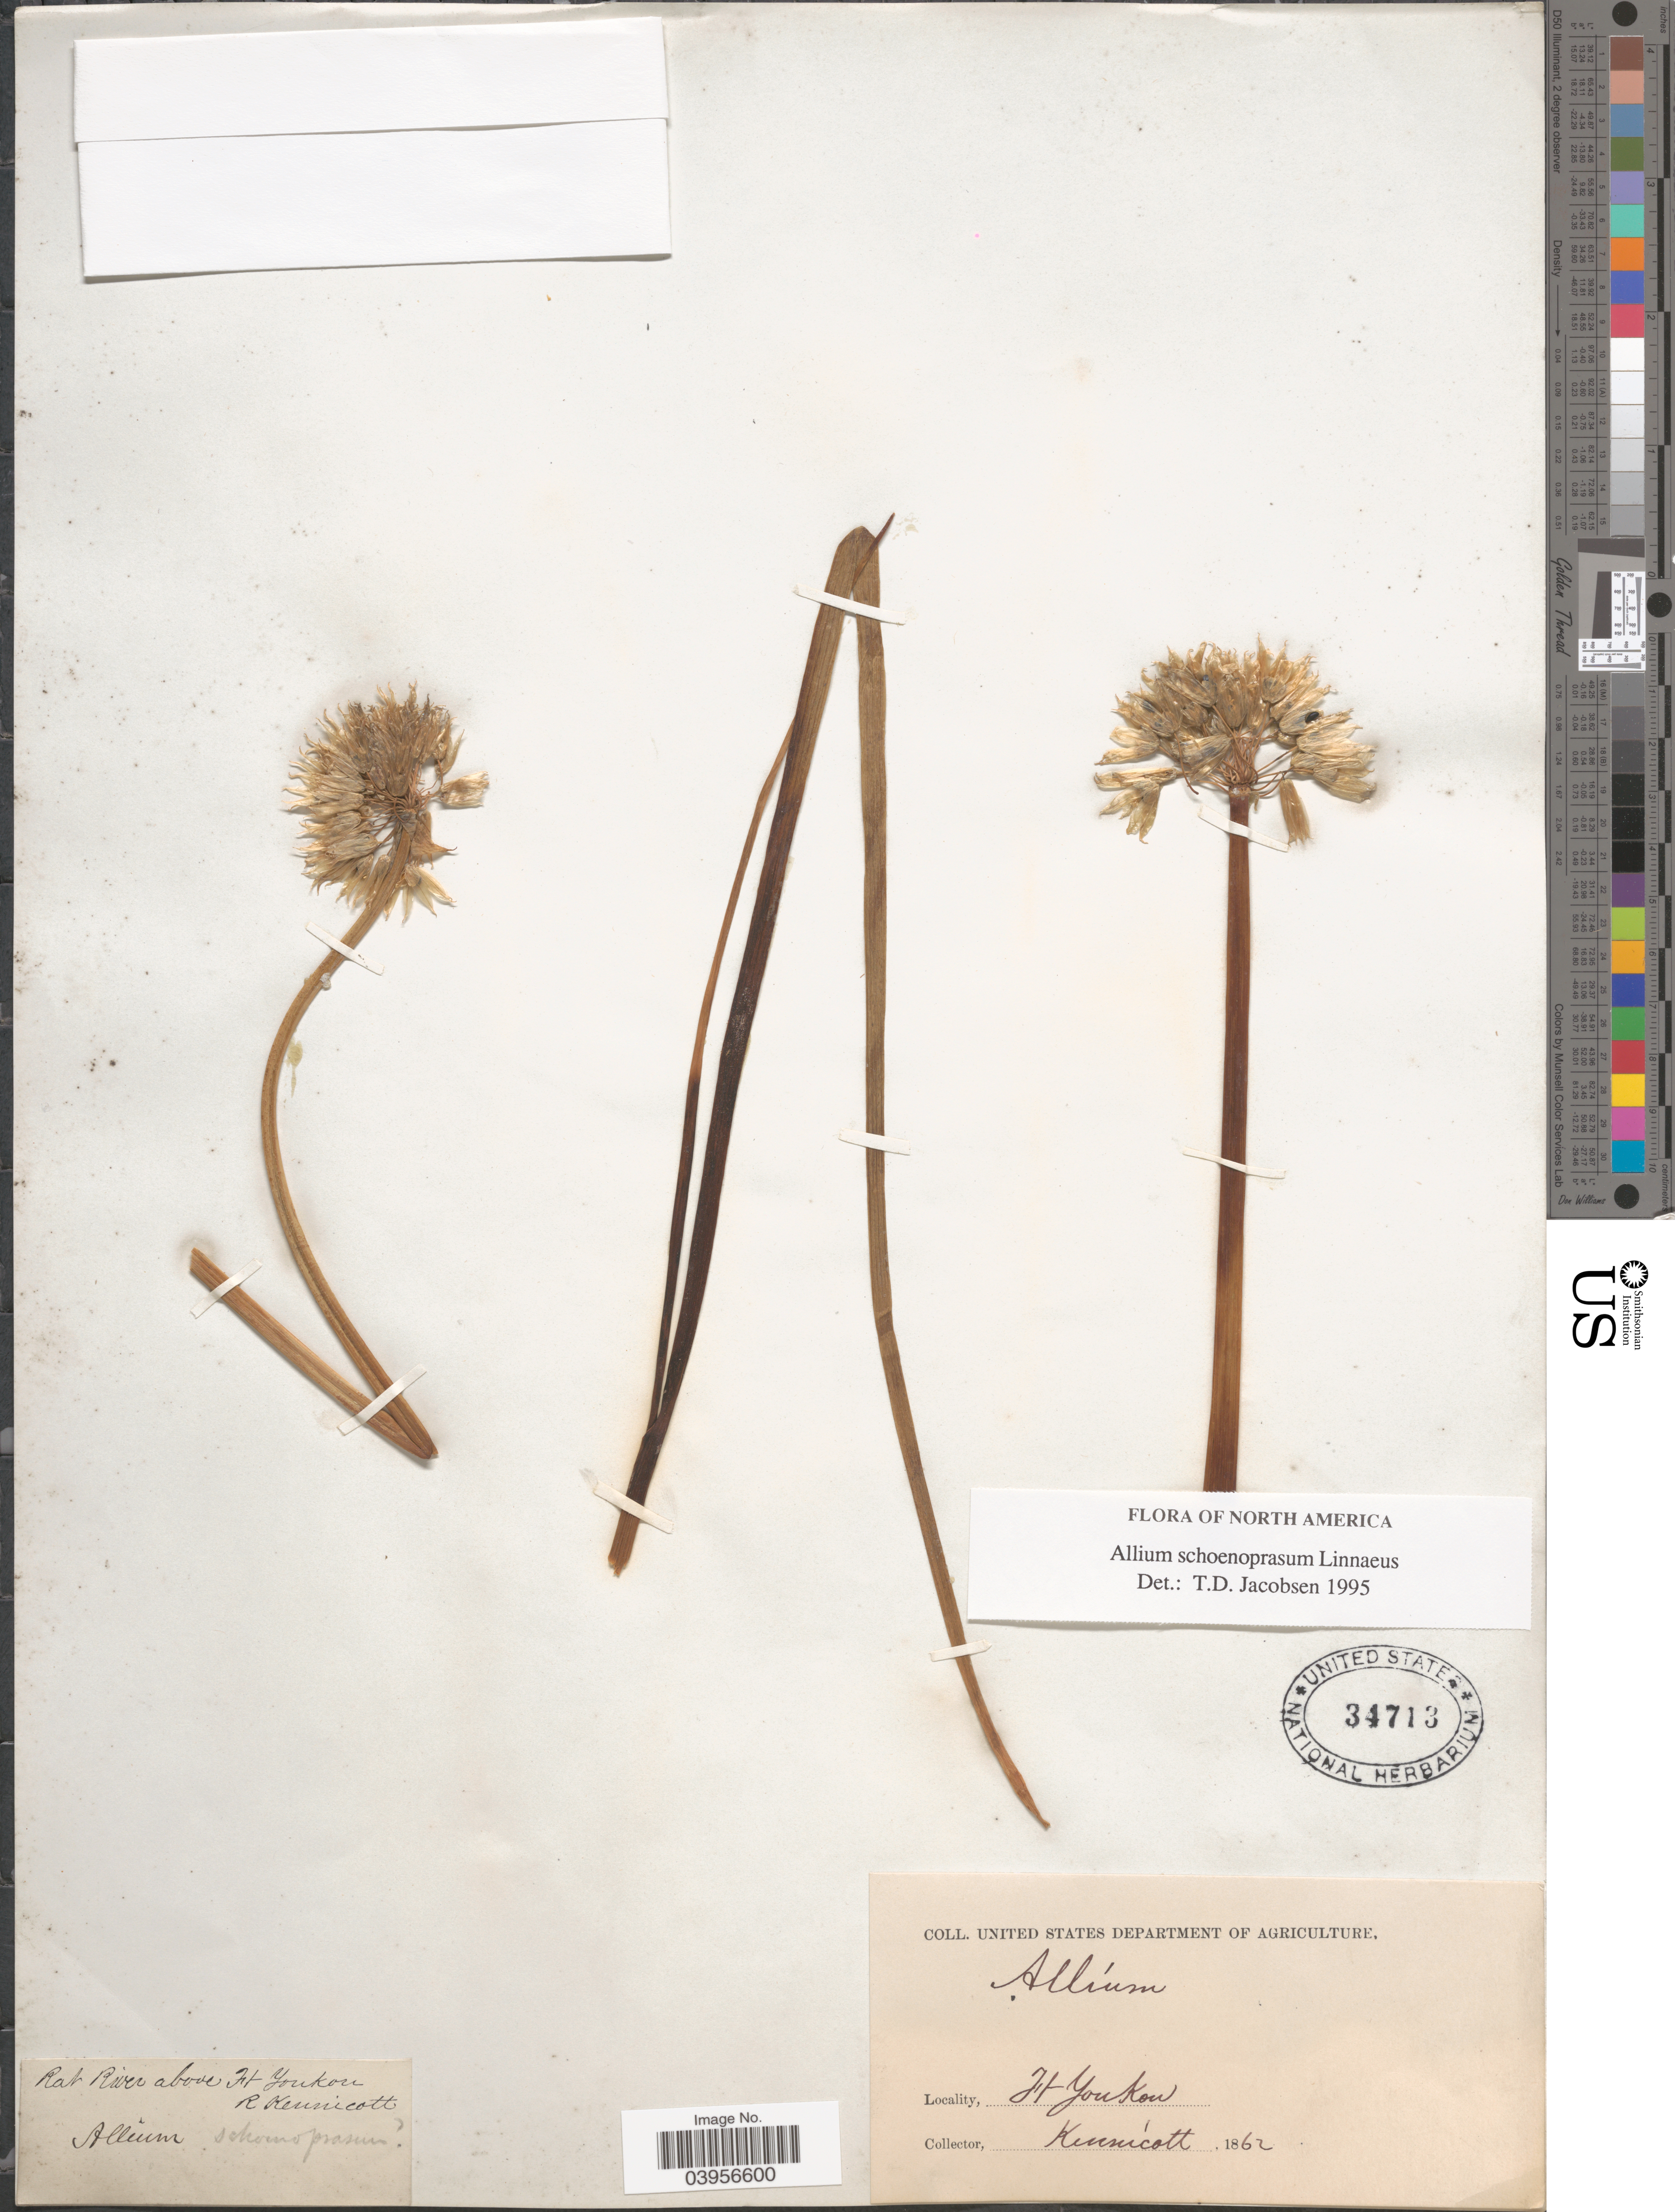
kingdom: Plantae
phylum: Tracheophyta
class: Liliopsida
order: Asparagales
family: Amaryllidaceae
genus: Allium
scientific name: Allium schoenoprasum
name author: L.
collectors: R. Kennicott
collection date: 1862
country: Canada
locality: Rat River above Ft. Youkon.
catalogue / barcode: US 34713